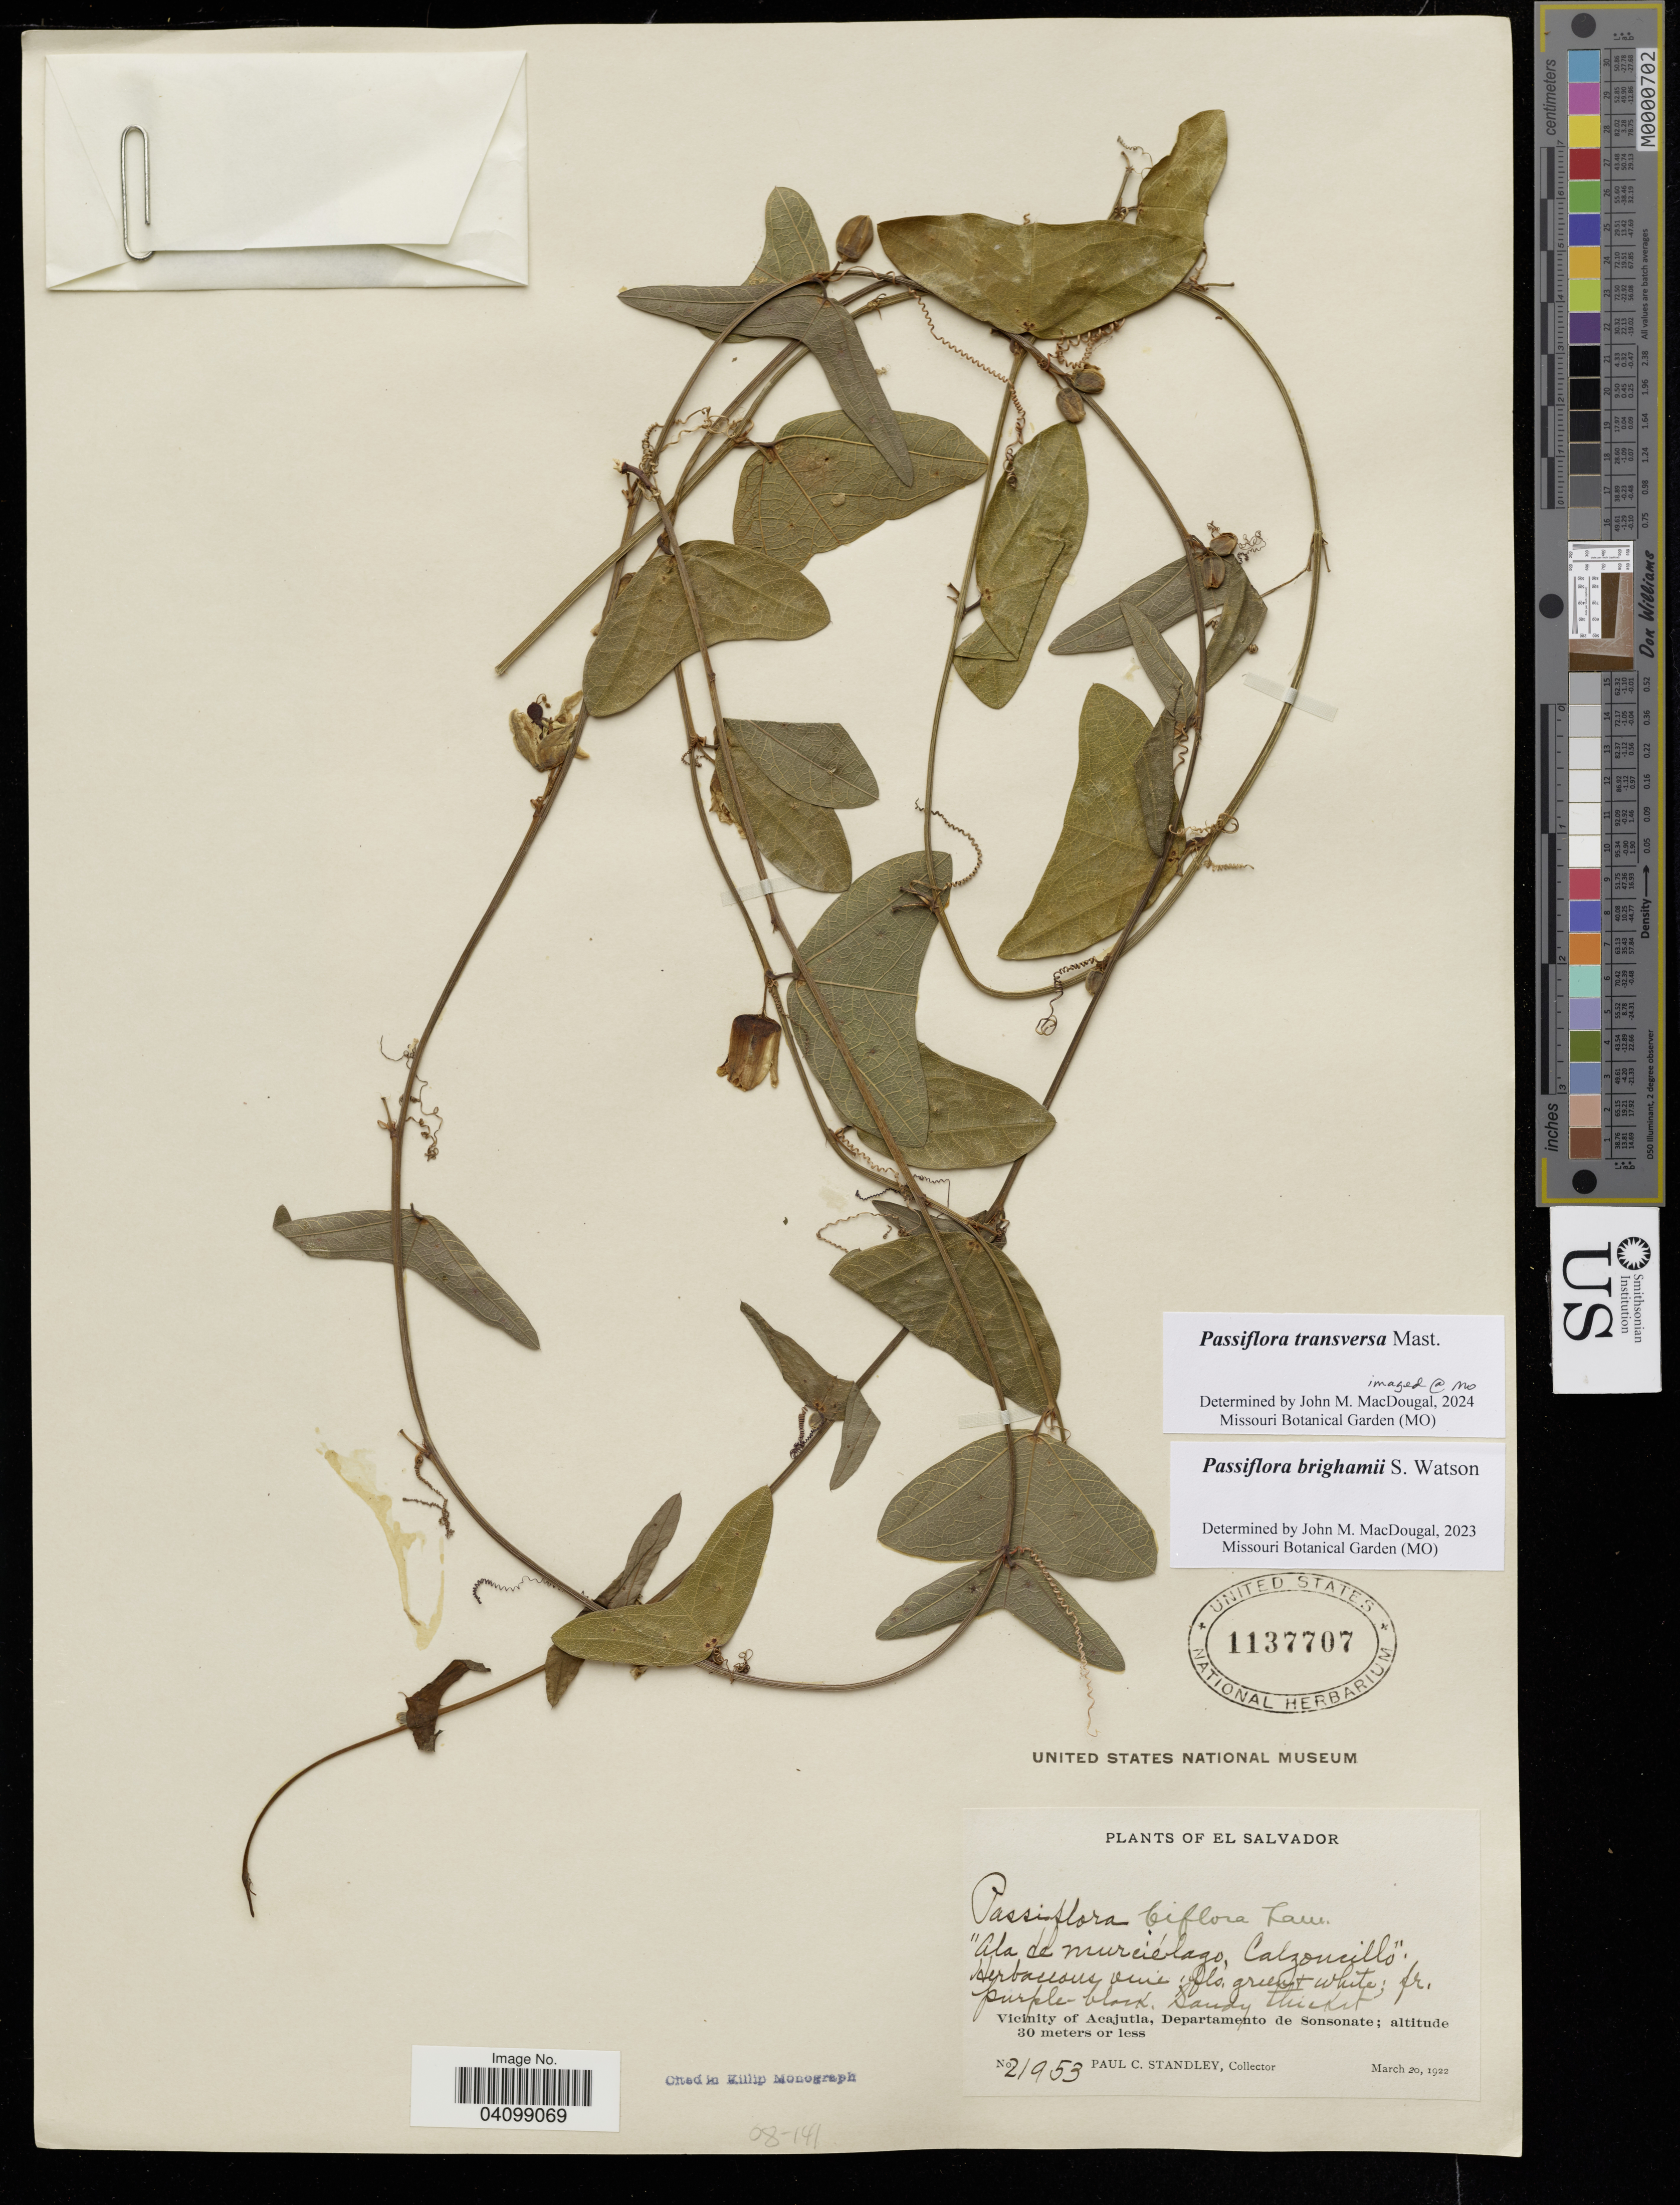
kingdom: Plantae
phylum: Tracheophyta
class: Magnoliopsida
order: Malpighiales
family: Passifloraceae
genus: Passiflora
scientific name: Passiflora transversa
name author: Mast. in Donn. Sm.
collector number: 21953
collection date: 1922-03-20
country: El Salvador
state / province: Sonsonate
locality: Vicinity of Acajutla.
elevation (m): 30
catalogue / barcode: US 1137707